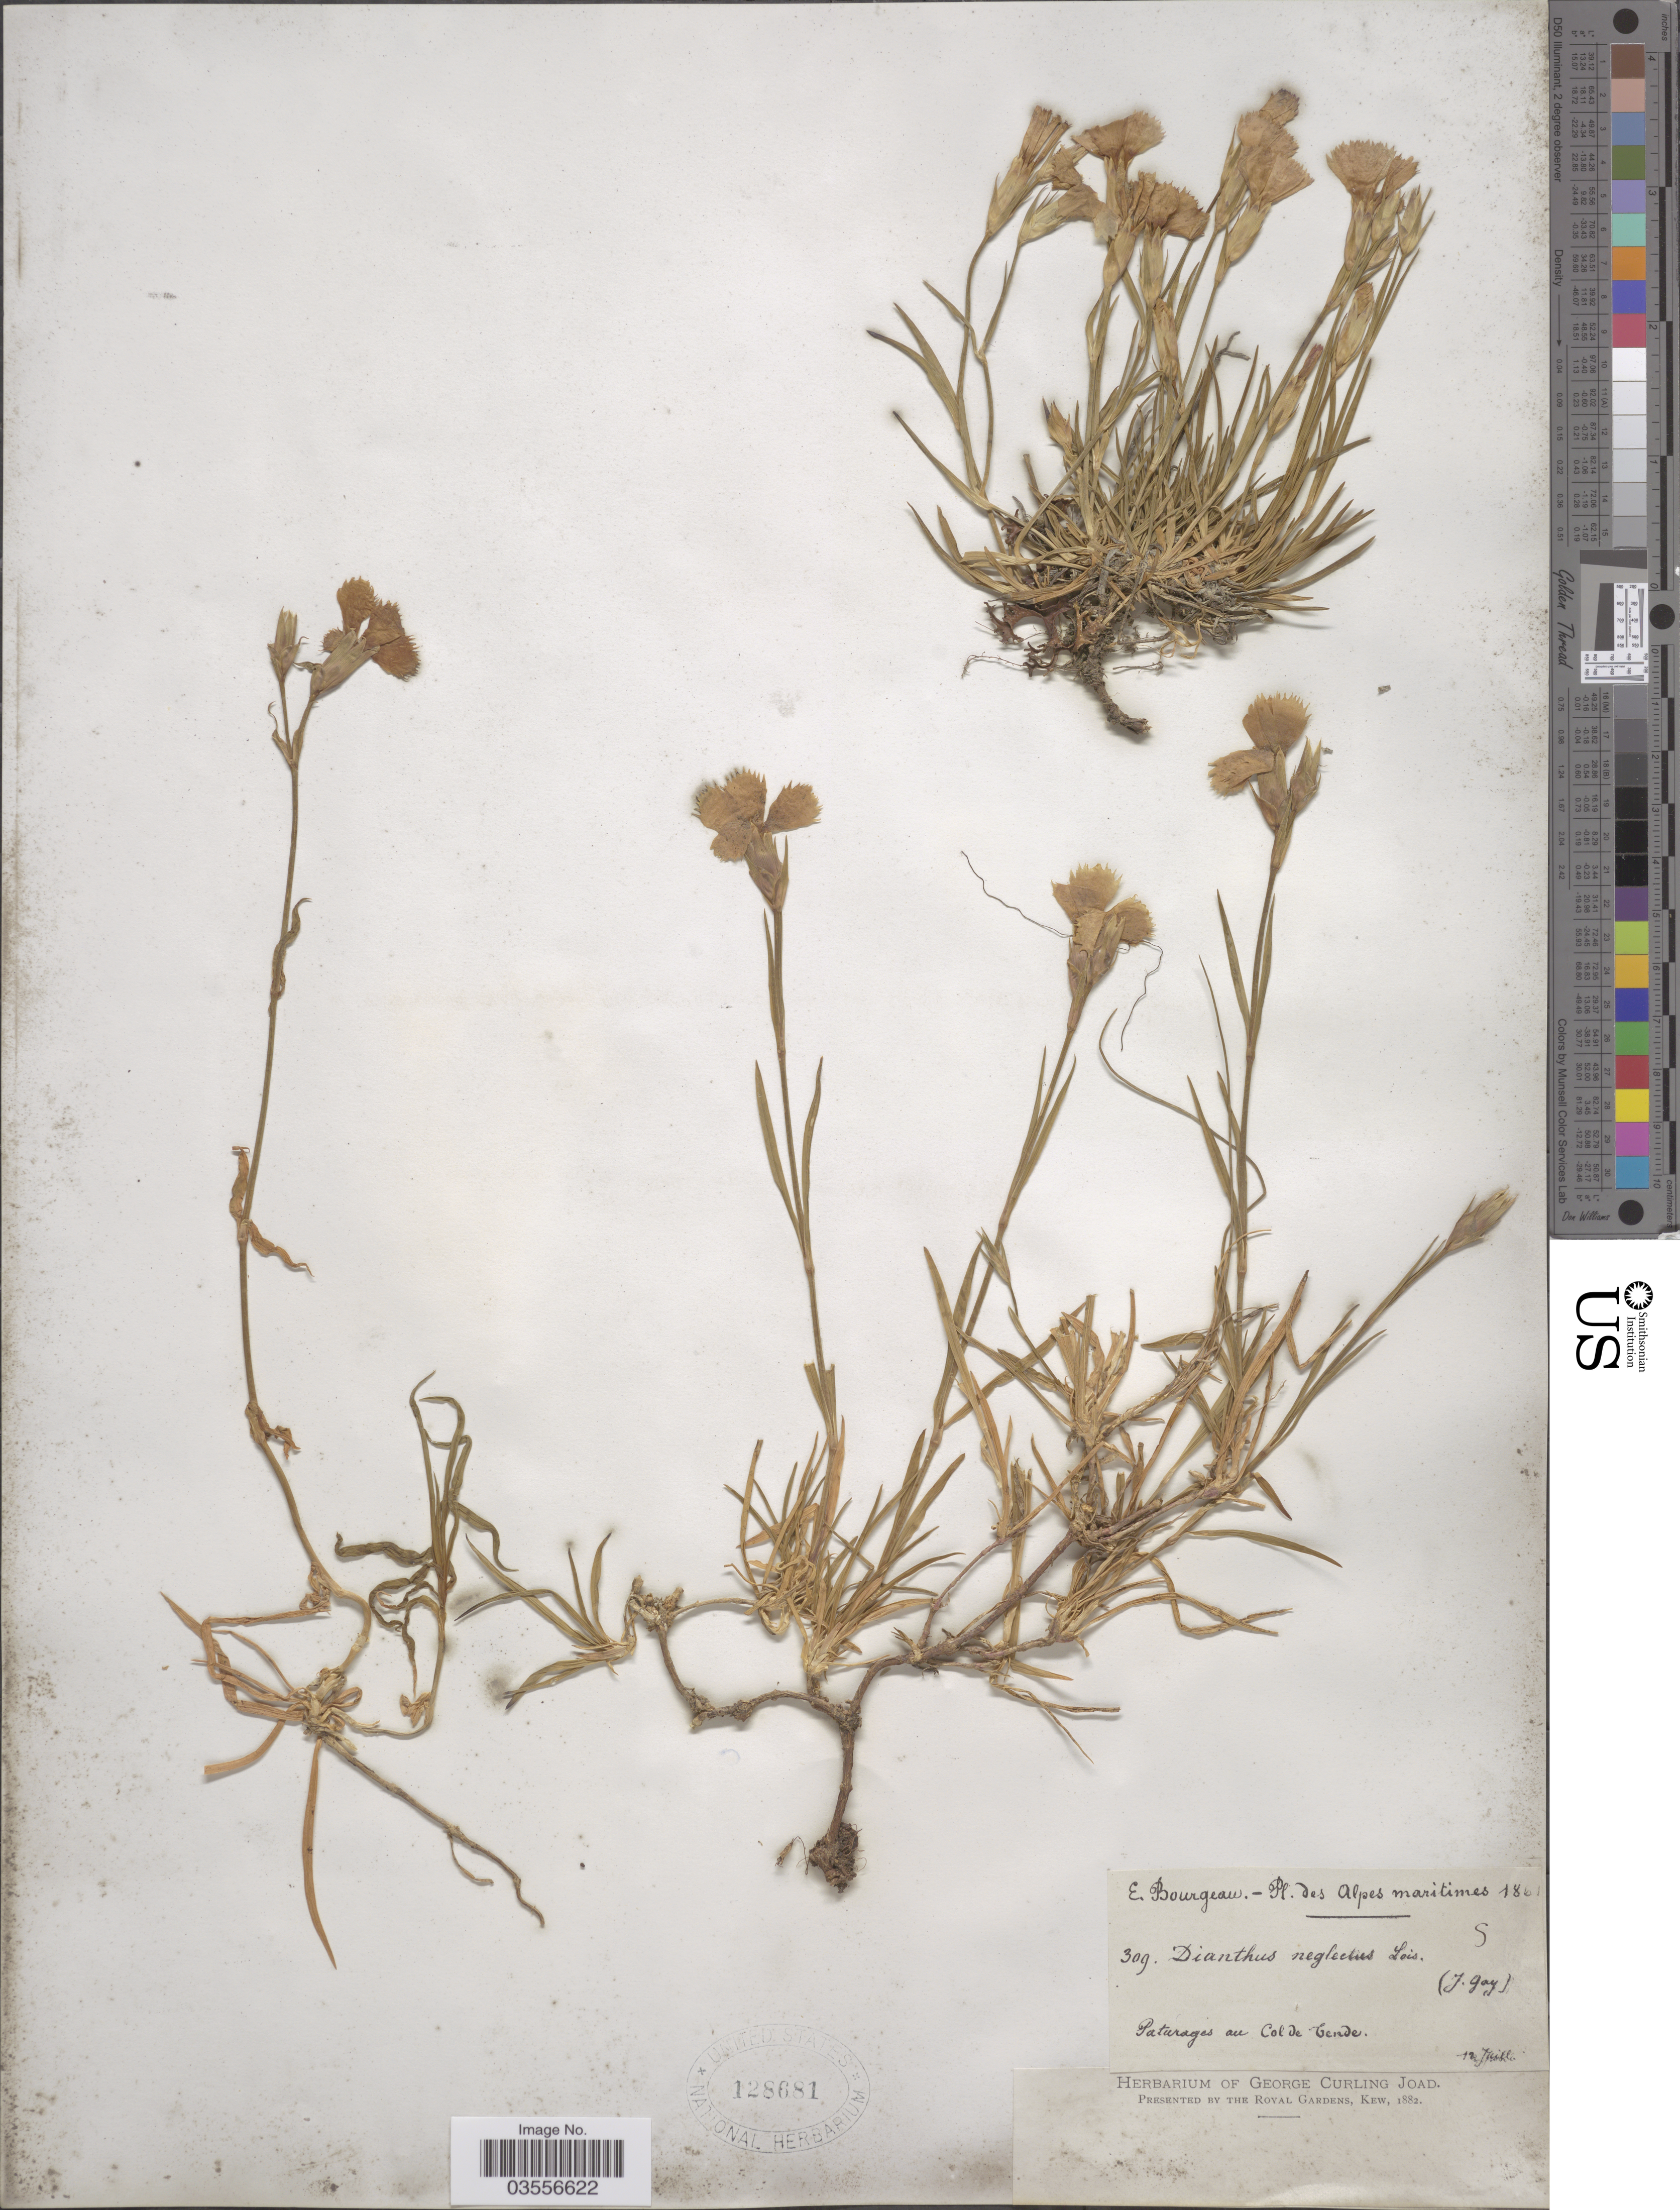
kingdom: Plantae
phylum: Tracheophyta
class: Magnoliopsida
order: Caryophyllales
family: Caryophyllaceae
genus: Dianthus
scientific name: Dianthus neglectus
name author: Loisel.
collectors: E. Bourgeau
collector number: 309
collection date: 1861-07-12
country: France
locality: Alpes maritimes. Paturages au Col de Tende.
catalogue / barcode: US 128681